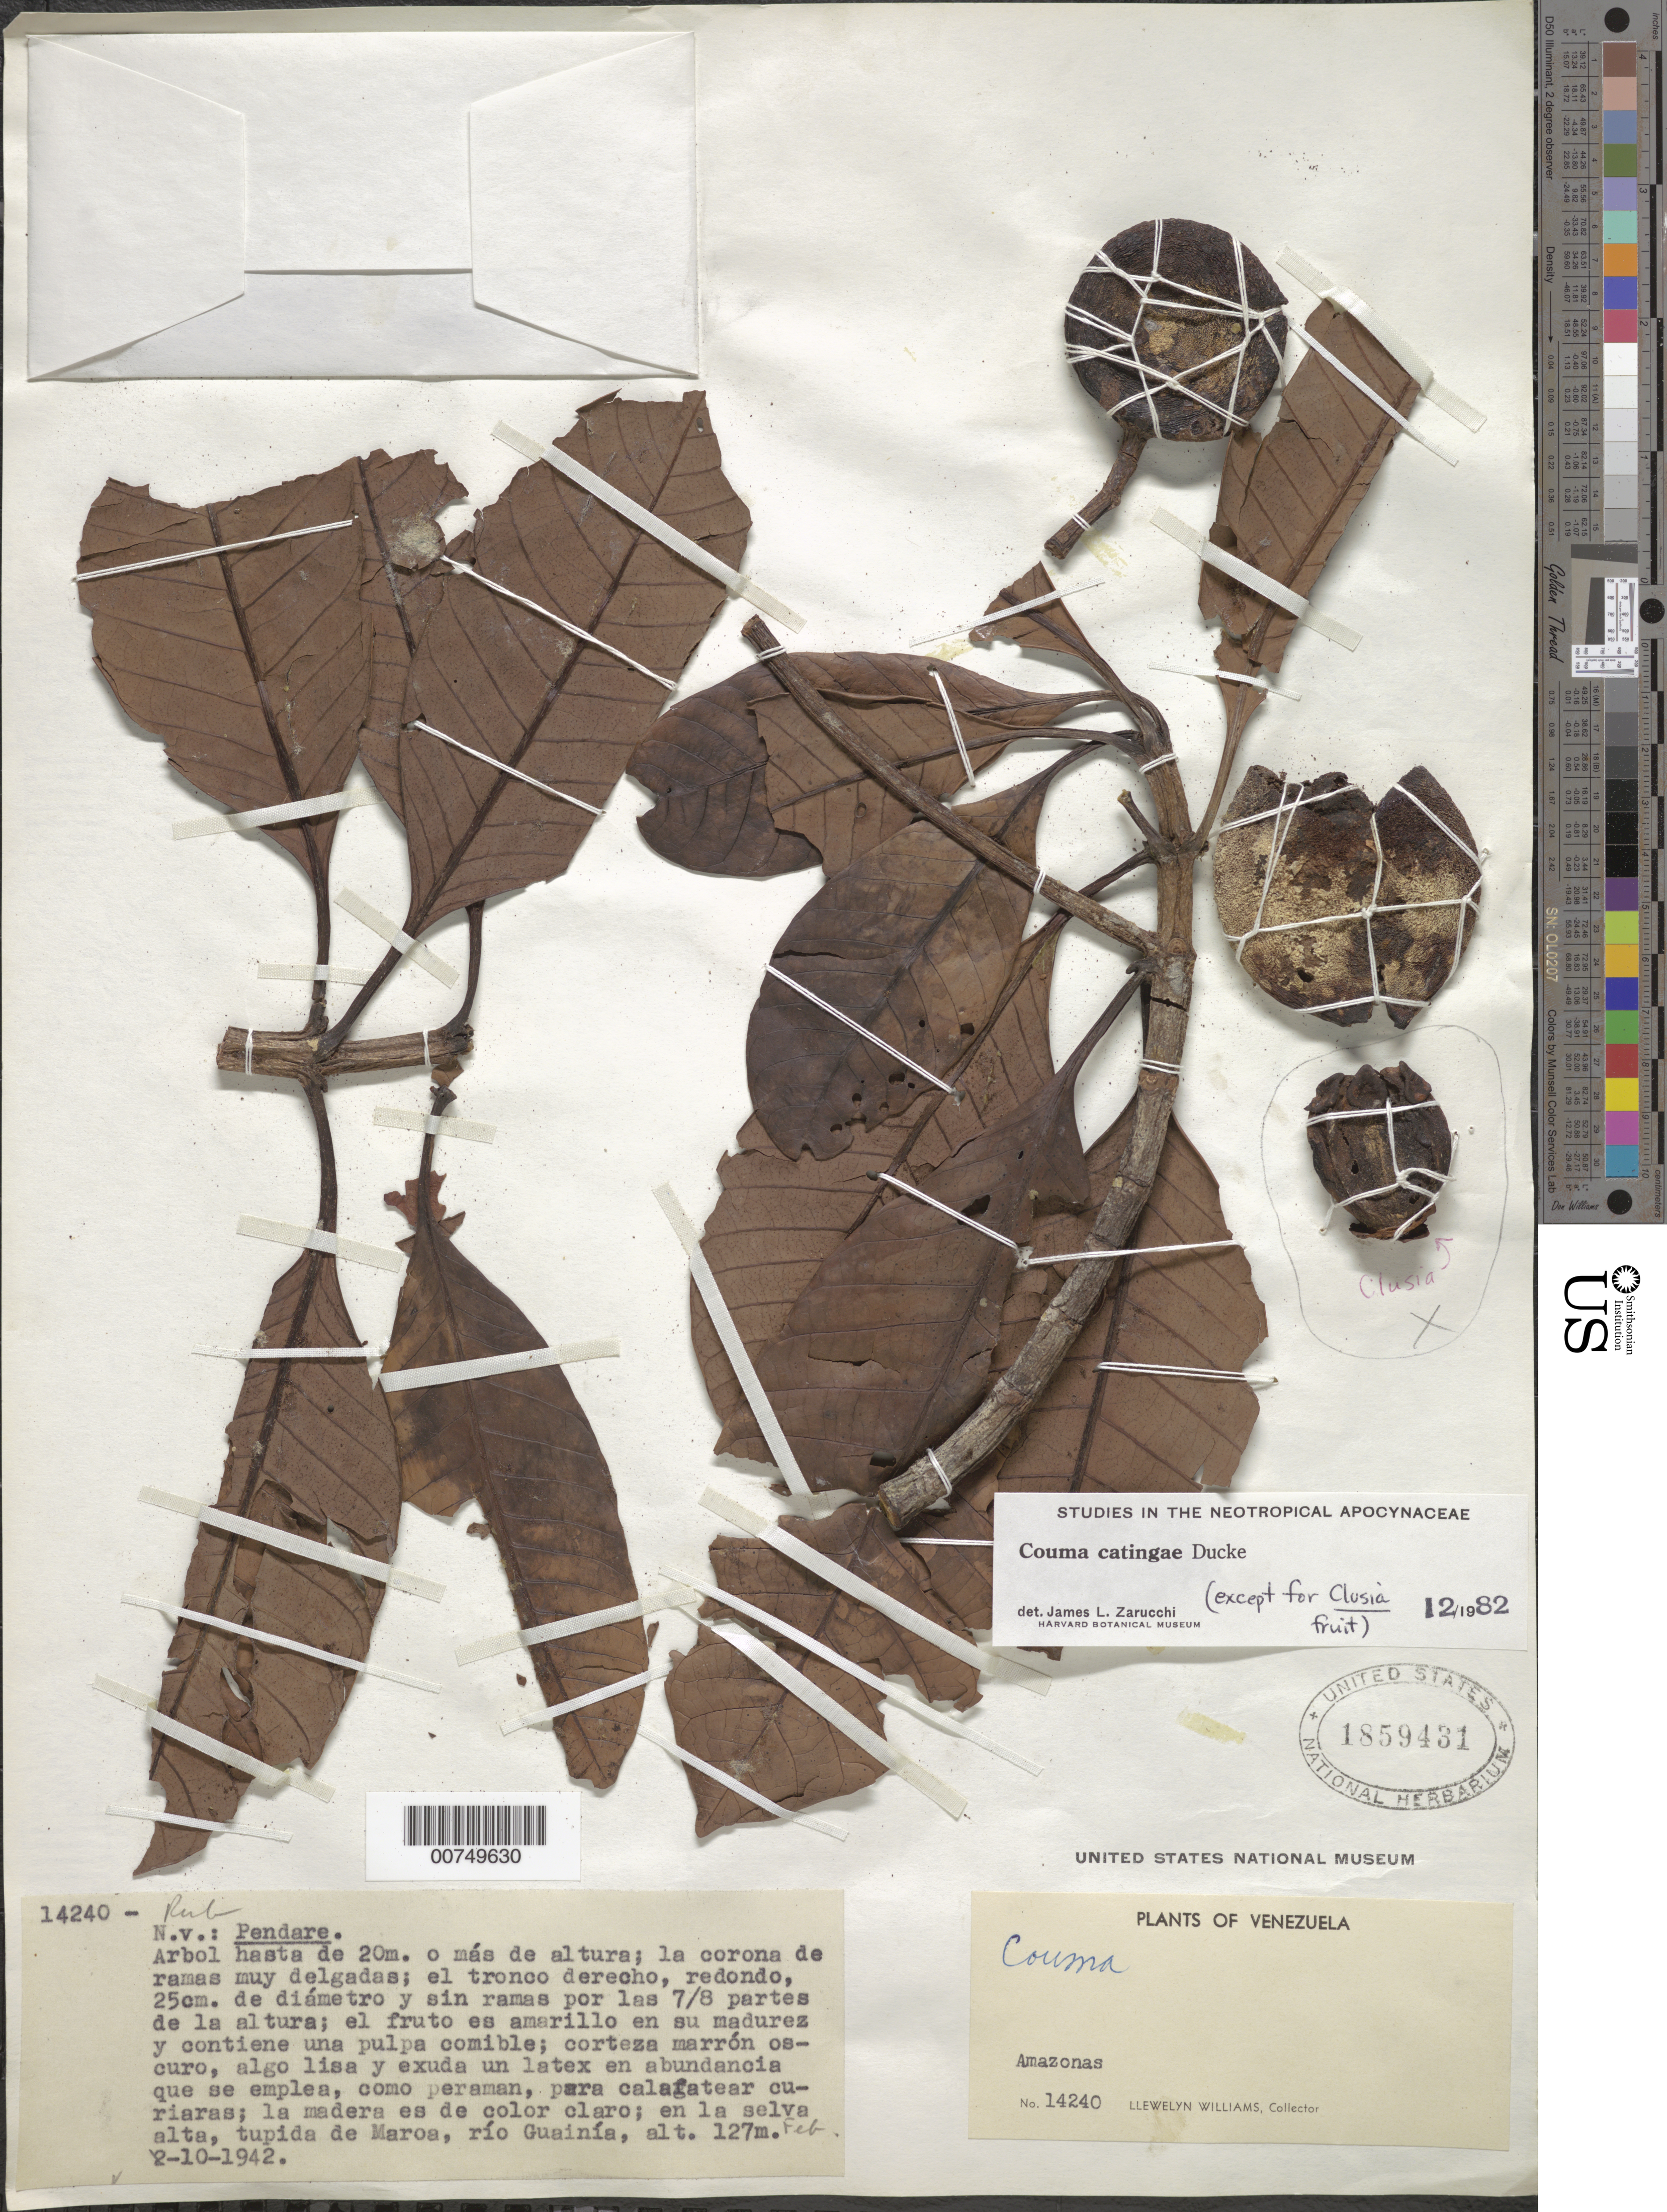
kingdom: Plantae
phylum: Tracheophyta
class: Magnoliopsida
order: Gentianales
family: Apocynaceae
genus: Couma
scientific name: Couma catingae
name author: Ducke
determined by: Zarucchi, J. L.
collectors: Ll. Williams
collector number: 14240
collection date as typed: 10-Feb-42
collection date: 1942-02-10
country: Venezuela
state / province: Amazonas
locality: Maroa, Río Guainía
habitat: Edge of forest, middle altitude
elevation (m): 127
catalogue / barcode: US 1859431